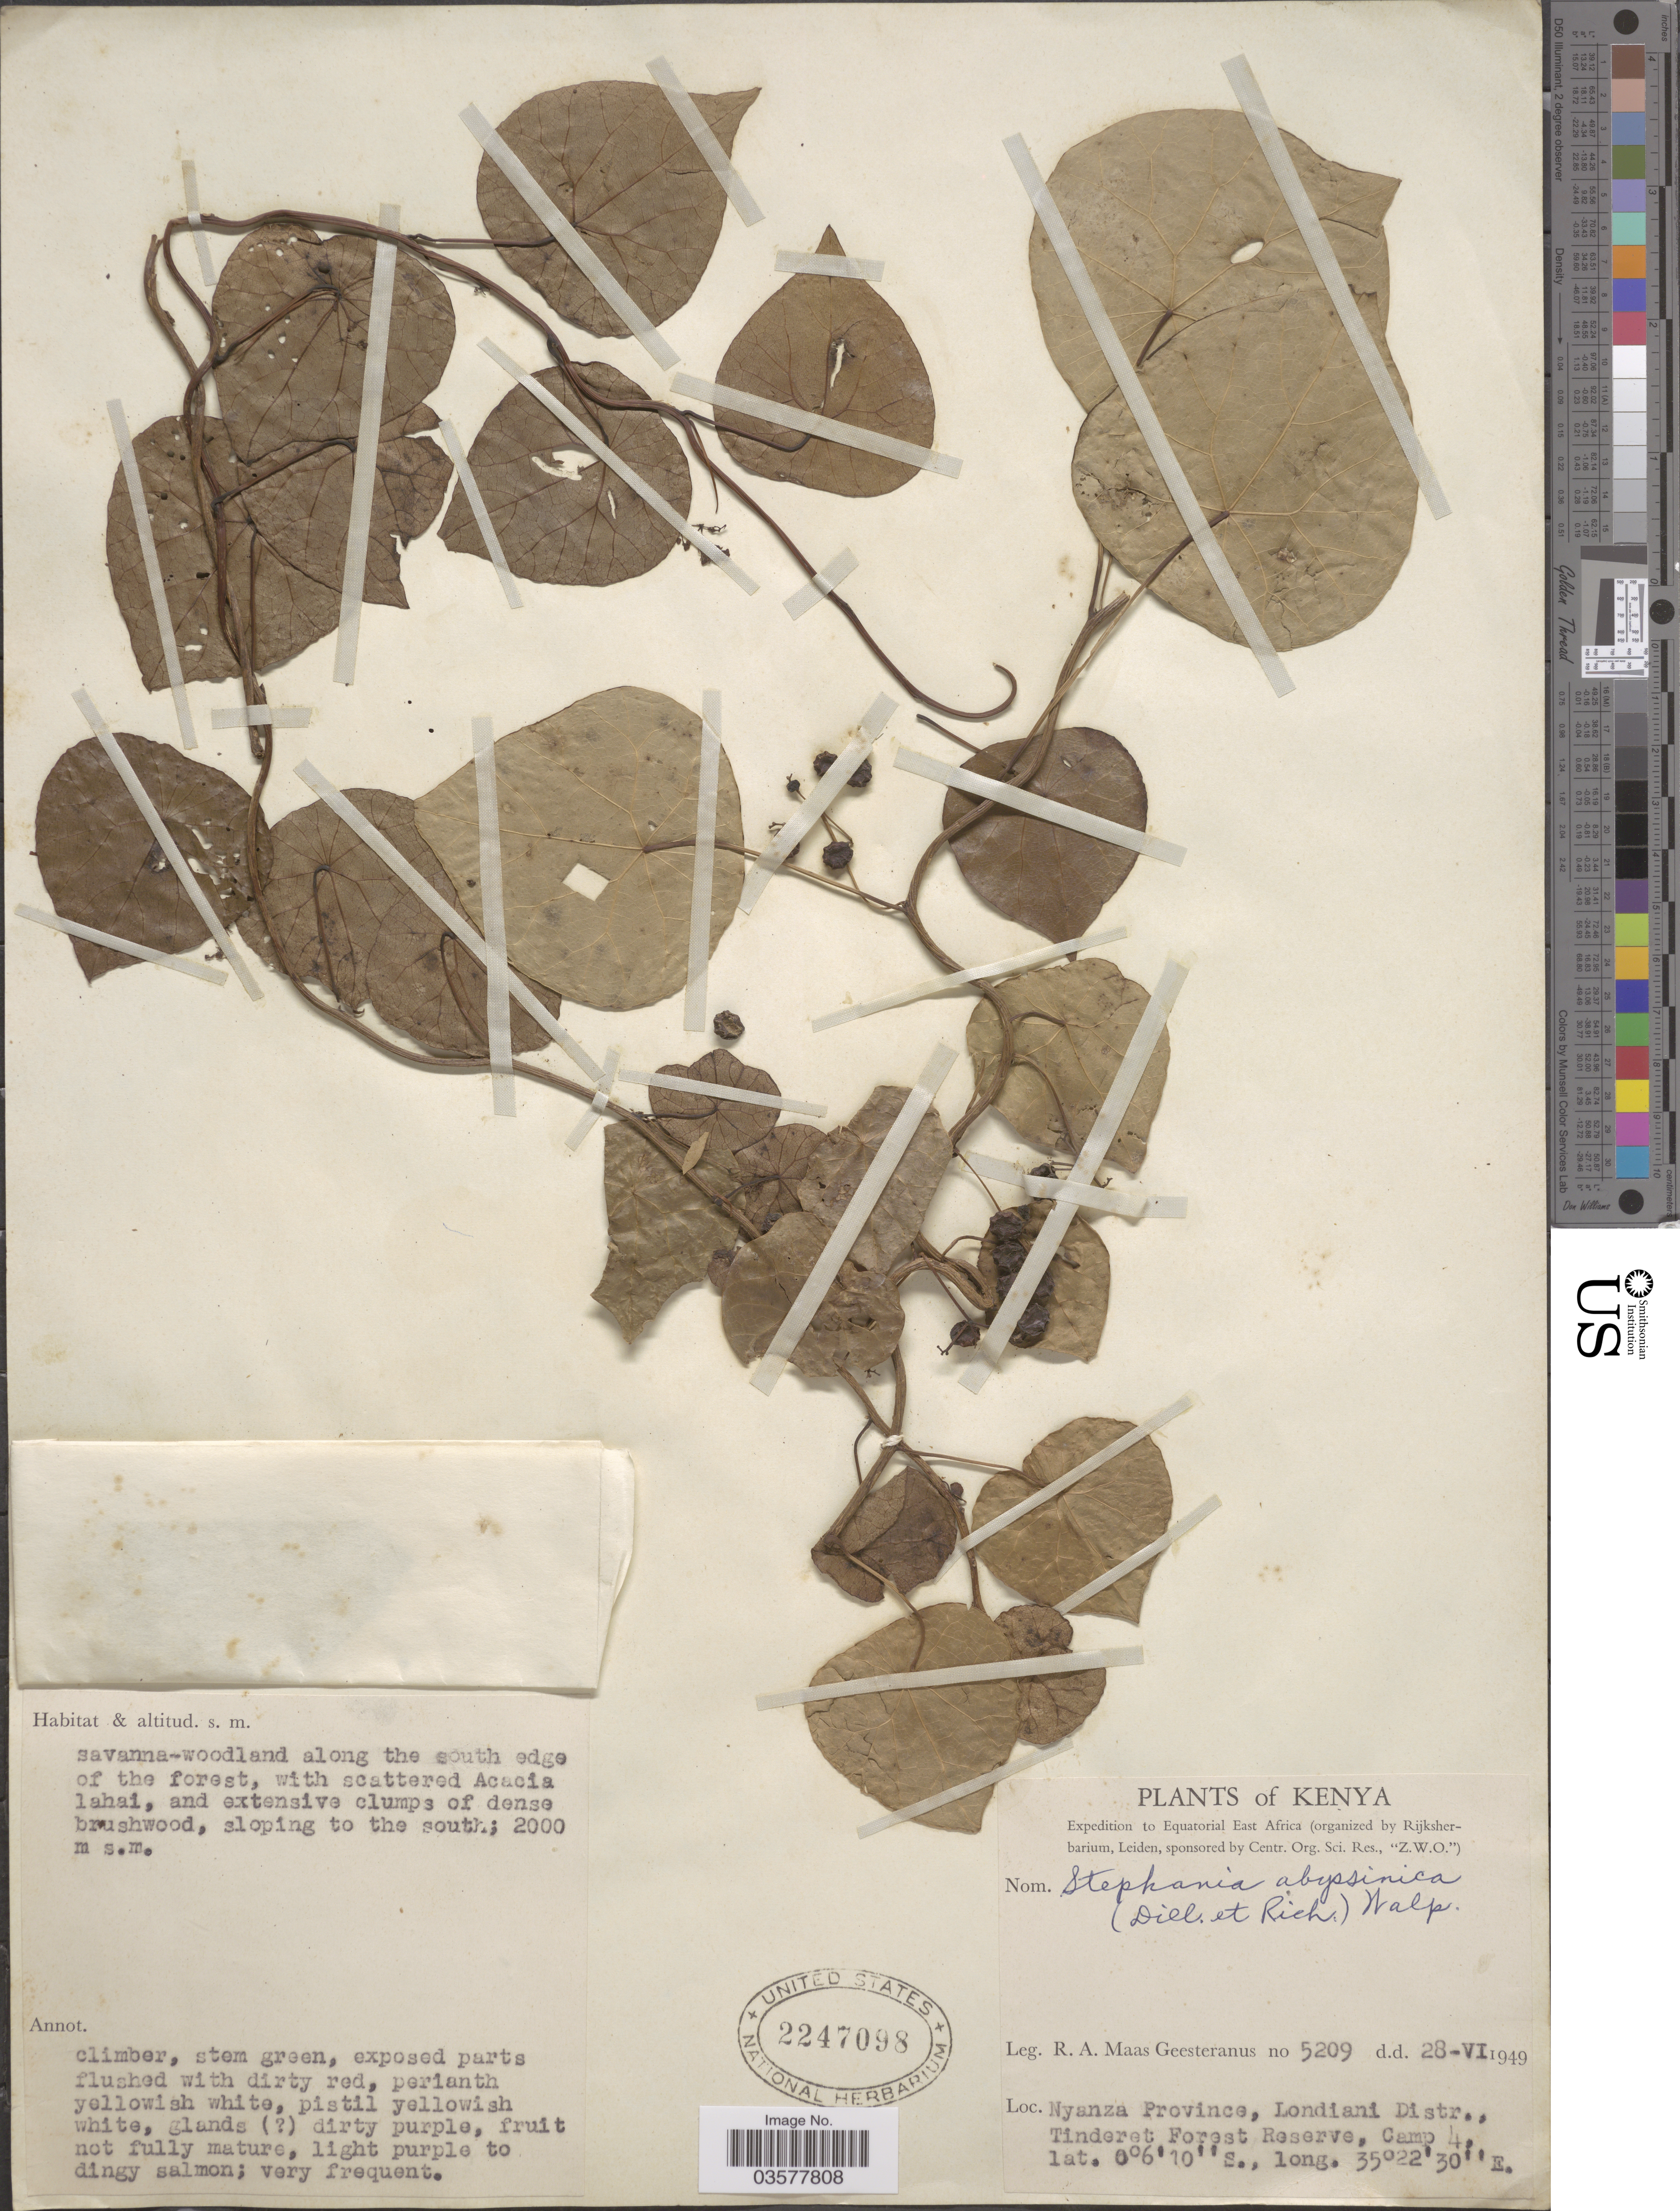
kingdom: Plantae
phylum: Tracheophyta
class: Magnoliopsida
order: Ranunculales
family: Menispermaceae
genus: Stephania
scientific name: Stephania abyssinica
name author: (Quart.-Dill. & A. Rich.) Walp.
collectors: R. A. Maas Geesteranus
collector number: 5209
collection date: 1949-06-28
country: Kenya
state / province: Nandi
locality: Equatorial East Africa. Nyanza Province, Londiani Distr., Tinderat Forest Reserve, Camp 4.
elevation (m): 2000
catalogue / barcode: US 2247098